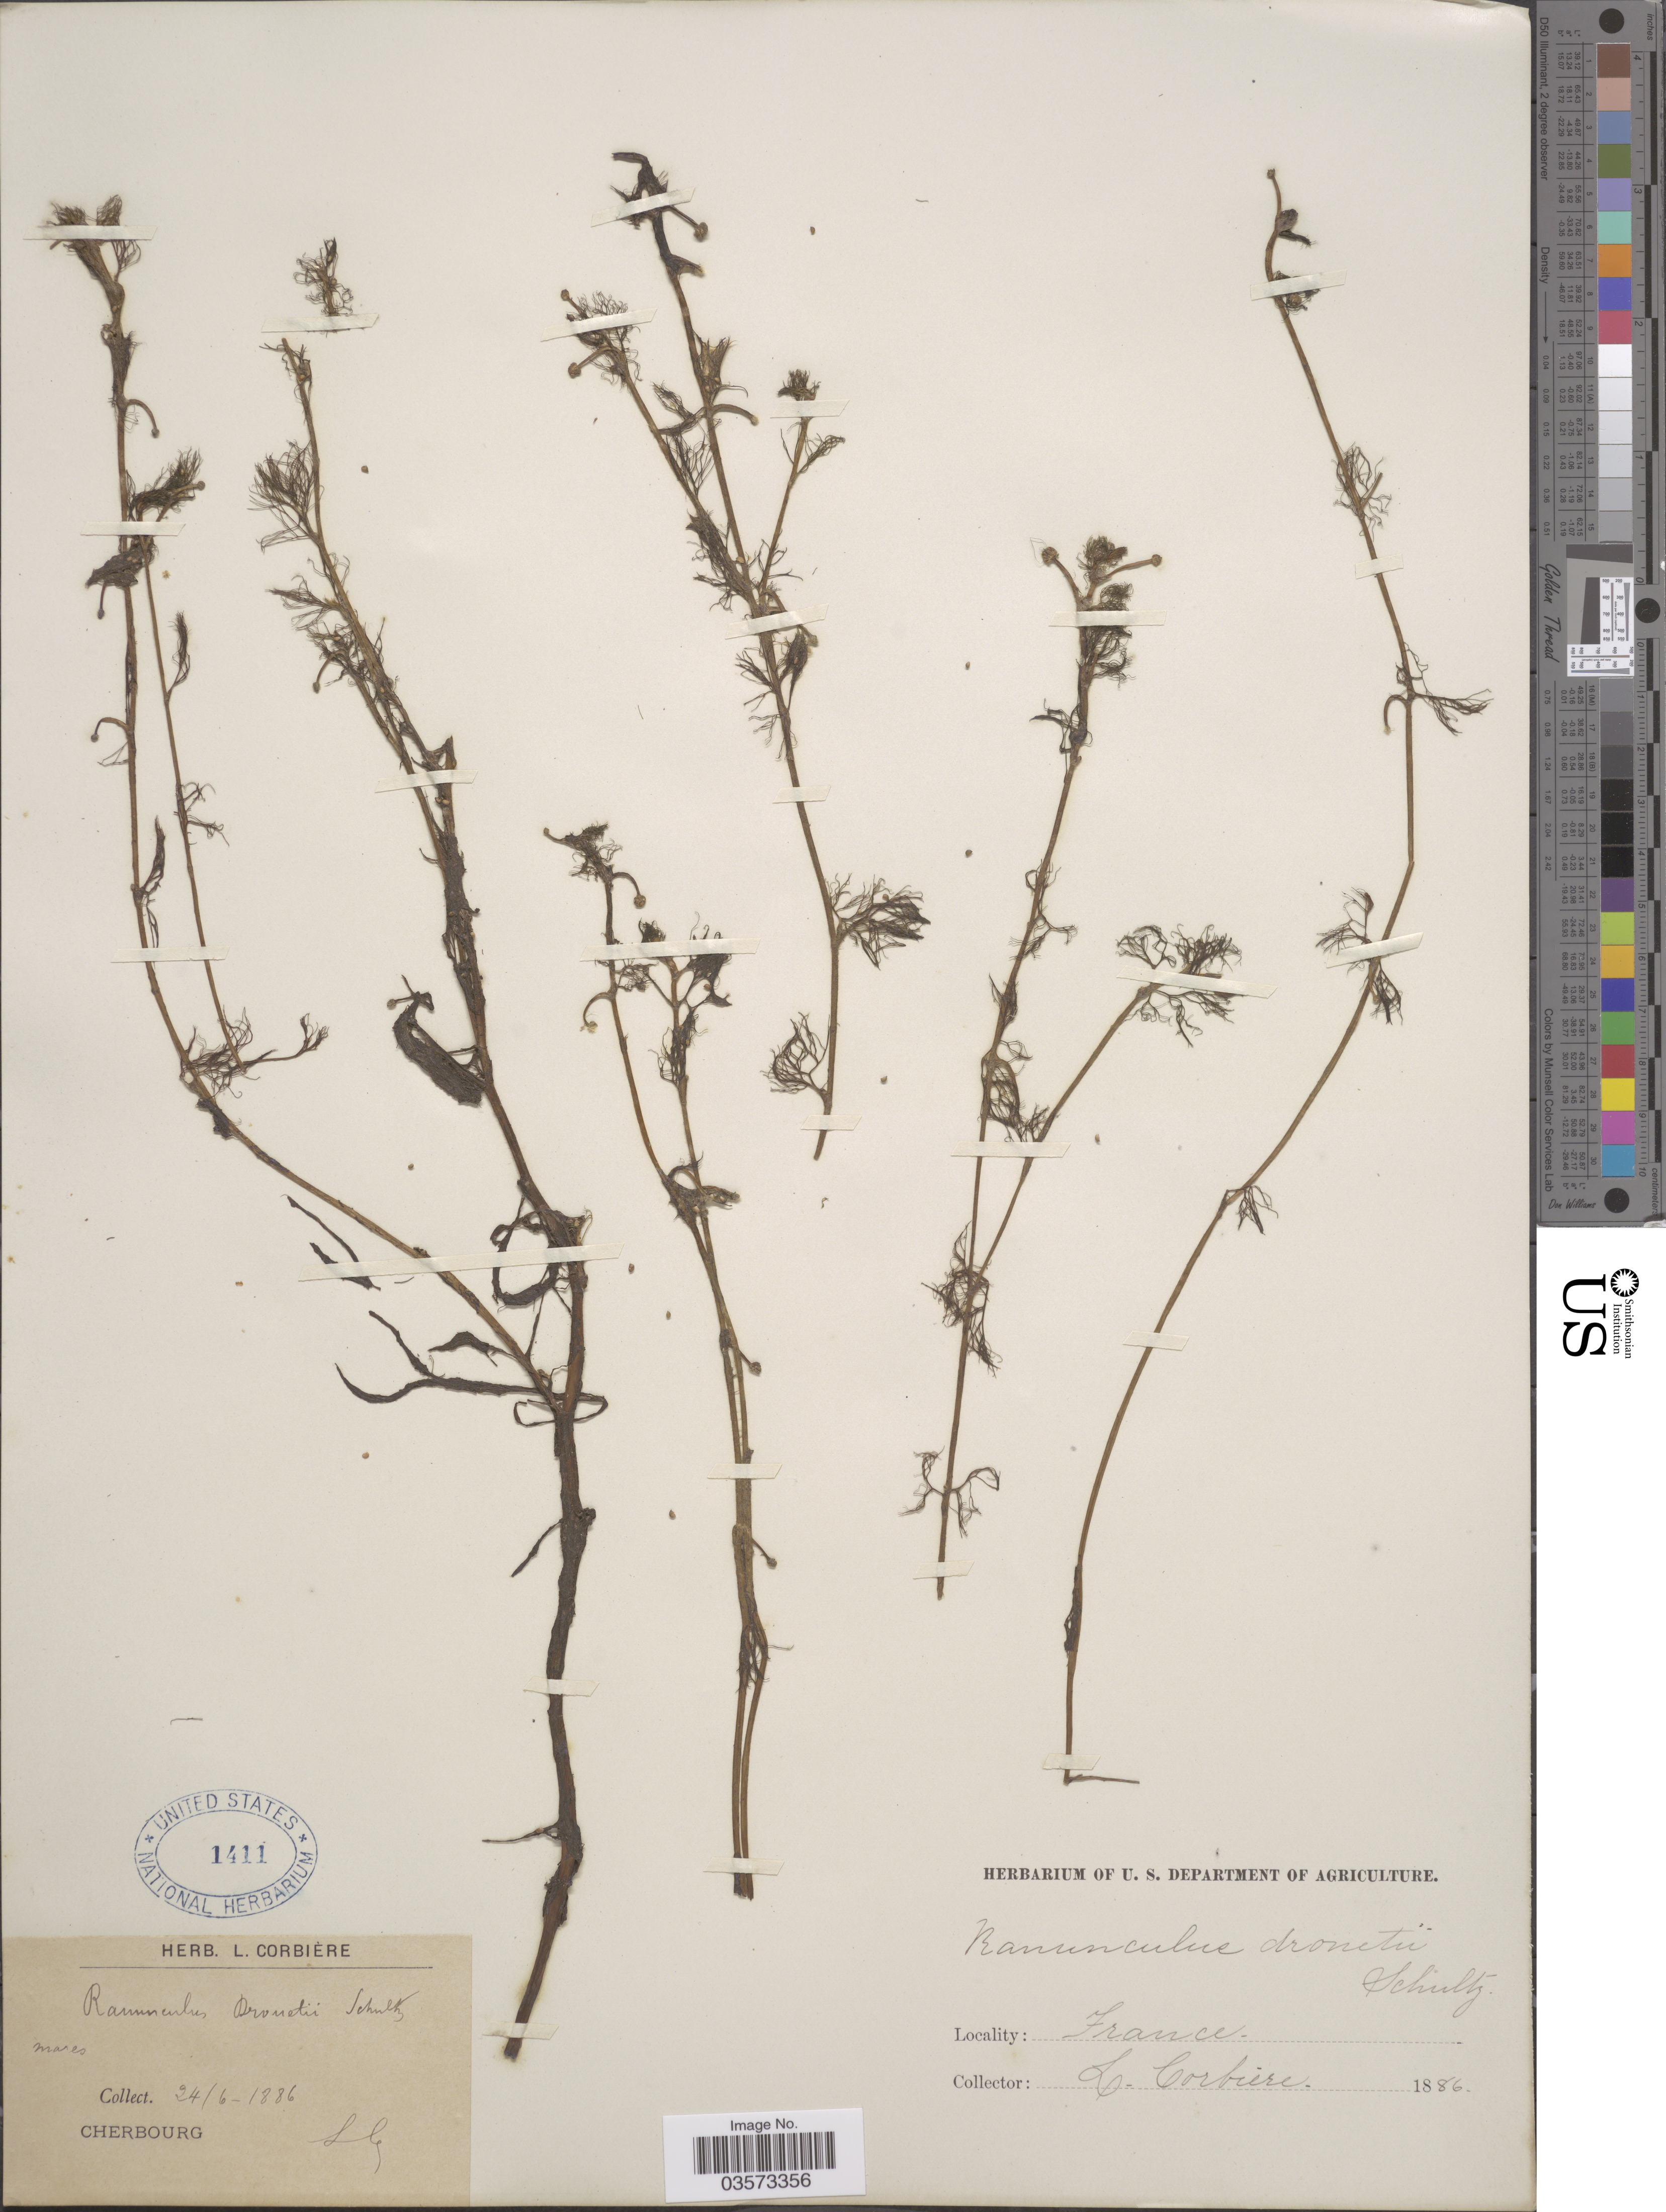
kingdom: Plantae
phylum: Tracheophyta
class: Magnoliopsida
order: Ranunculales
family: Ranunculaceae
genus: Ranunculus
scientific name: Ranunculus trichophyllus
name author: Chaix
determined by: Strong, Mark T., (BOT), Smithsonian Institution - National Museum of Natural History (UNITED STATES)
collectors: L. Corbière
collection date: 1886-06-24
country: France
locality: Mares. Cherbourg.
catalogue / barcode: US 1411